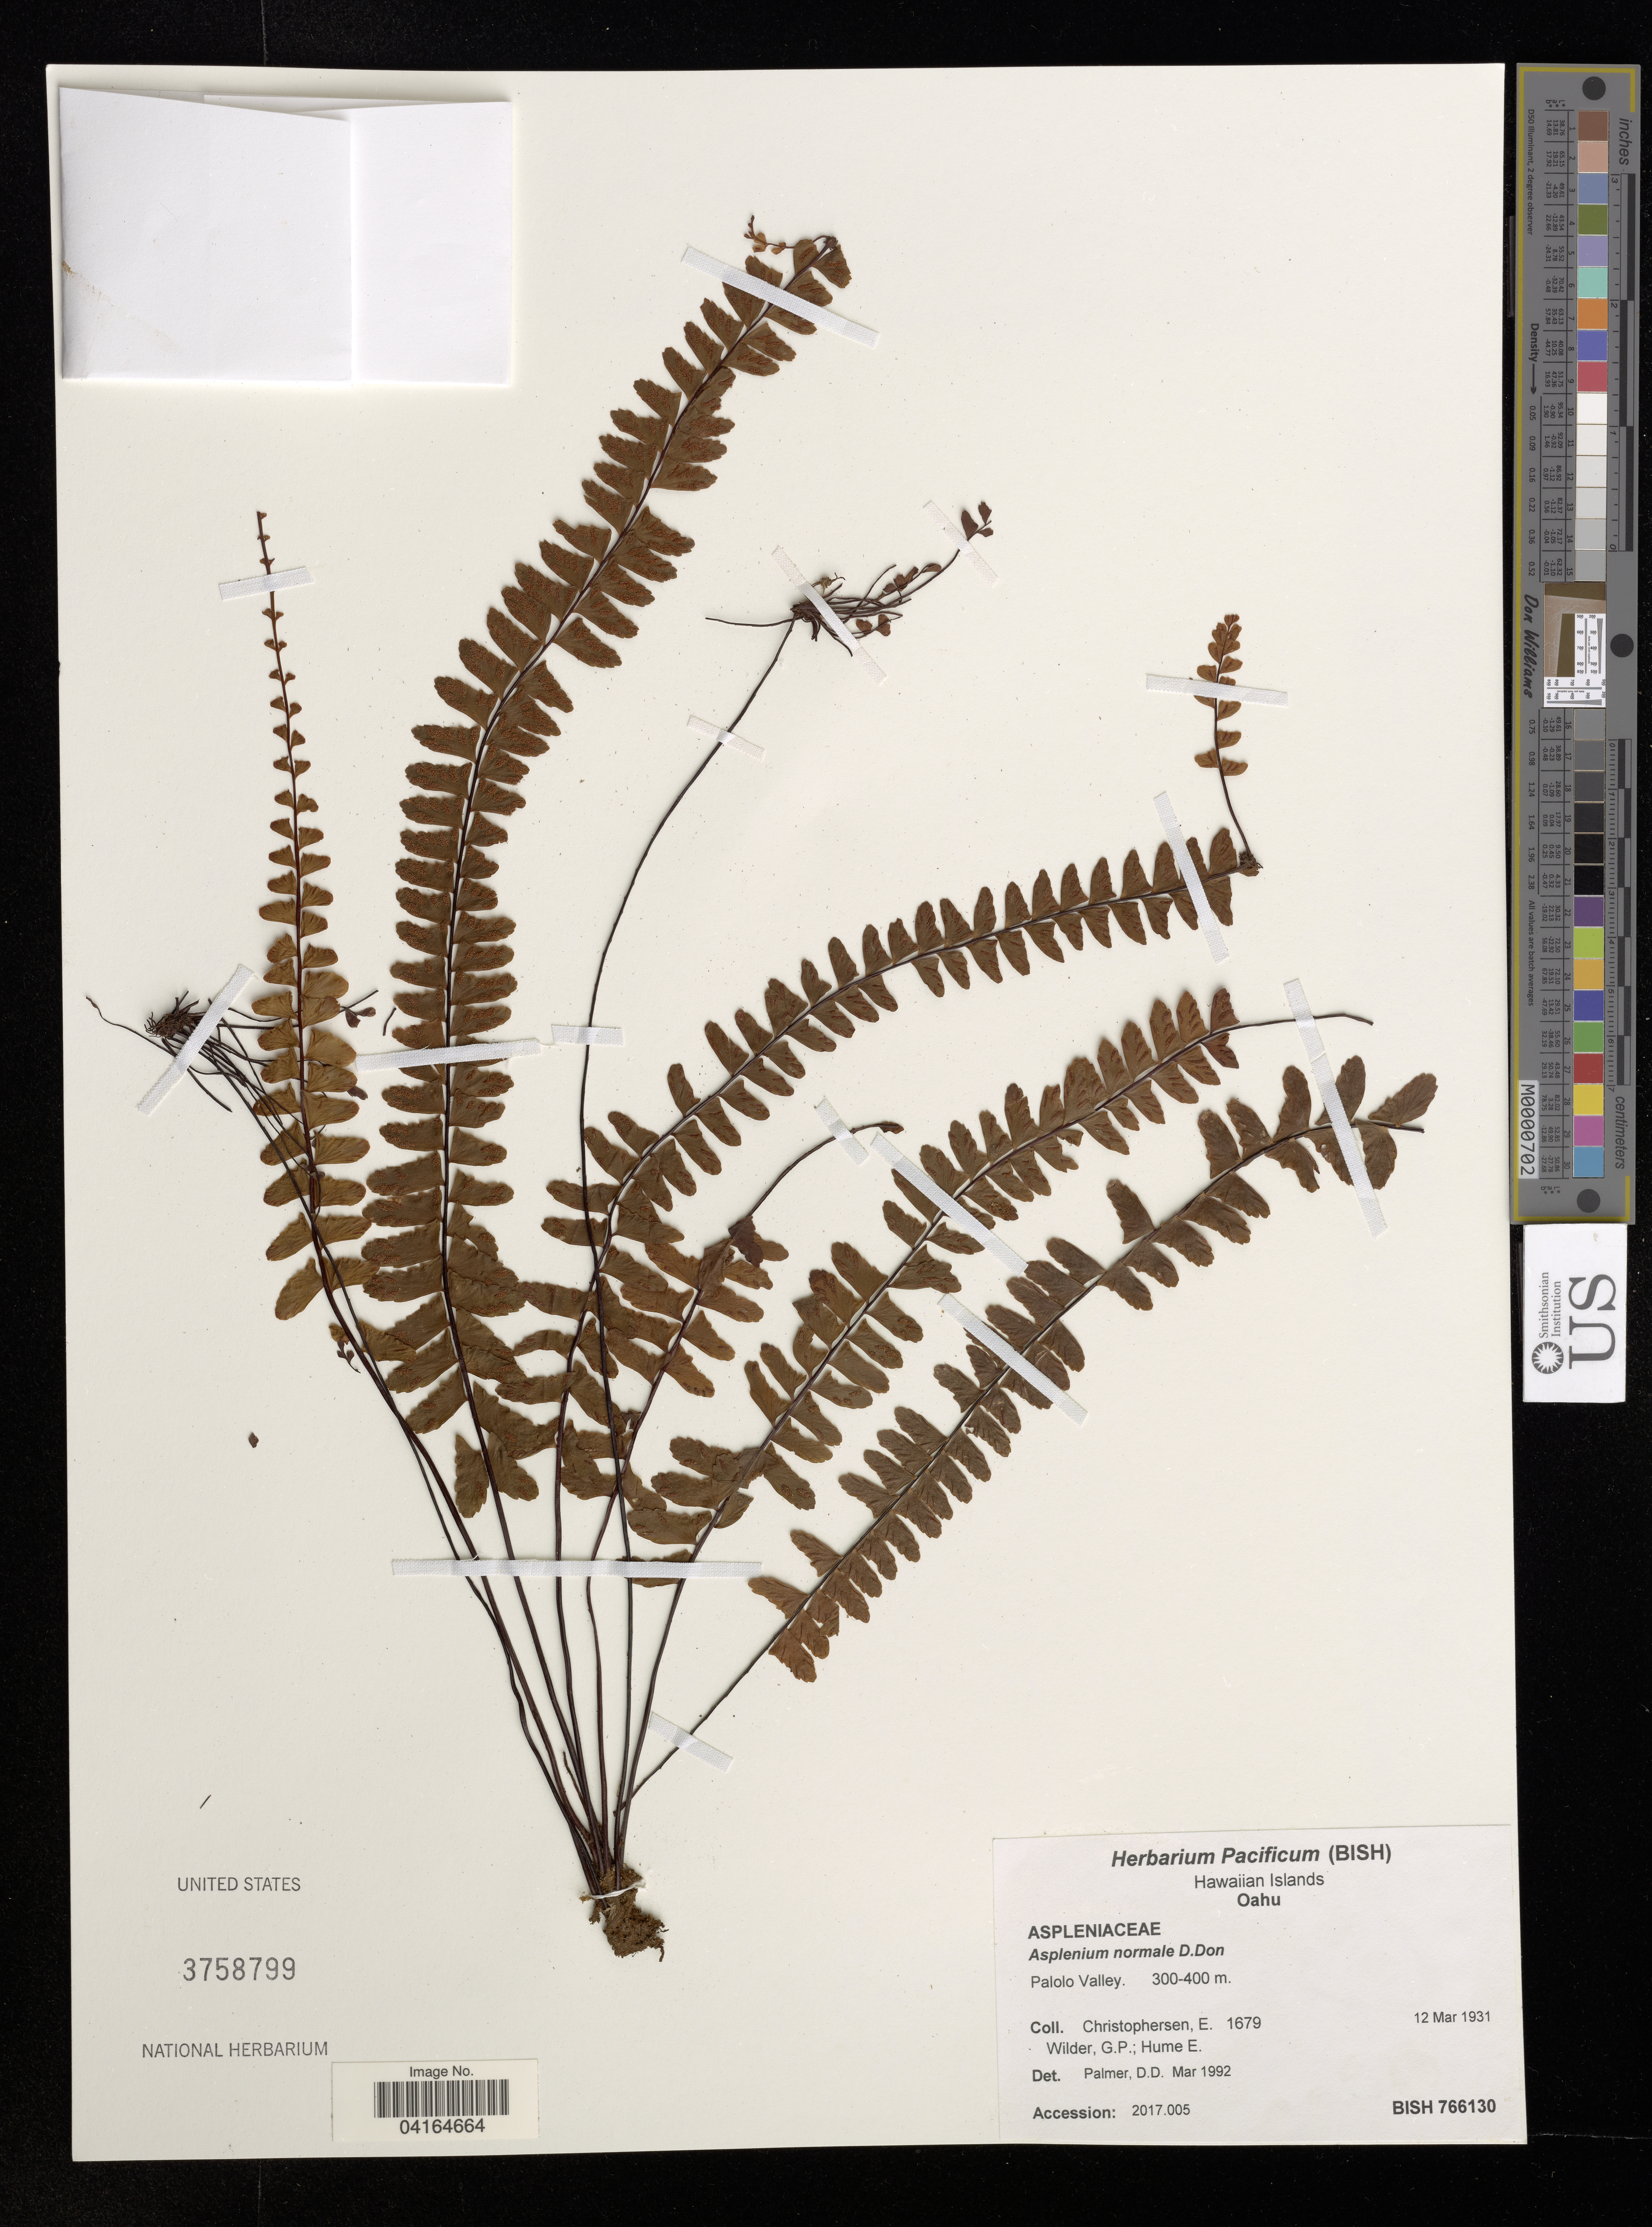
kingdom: Plantae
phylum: Tracheophyta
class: Polypodiopsida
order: Polypodiales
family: Aspleniaceae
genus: Asplenium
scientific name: Asplenium normale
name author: D. Don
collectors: E. Christophersen, G. Wilder & E. Hume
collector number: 1679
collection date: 1931-03-12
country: United States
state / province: Hawaii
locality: Hawaiian Islands. Oahu. Palolo Valley.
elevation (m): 300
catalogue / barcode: US 3758799